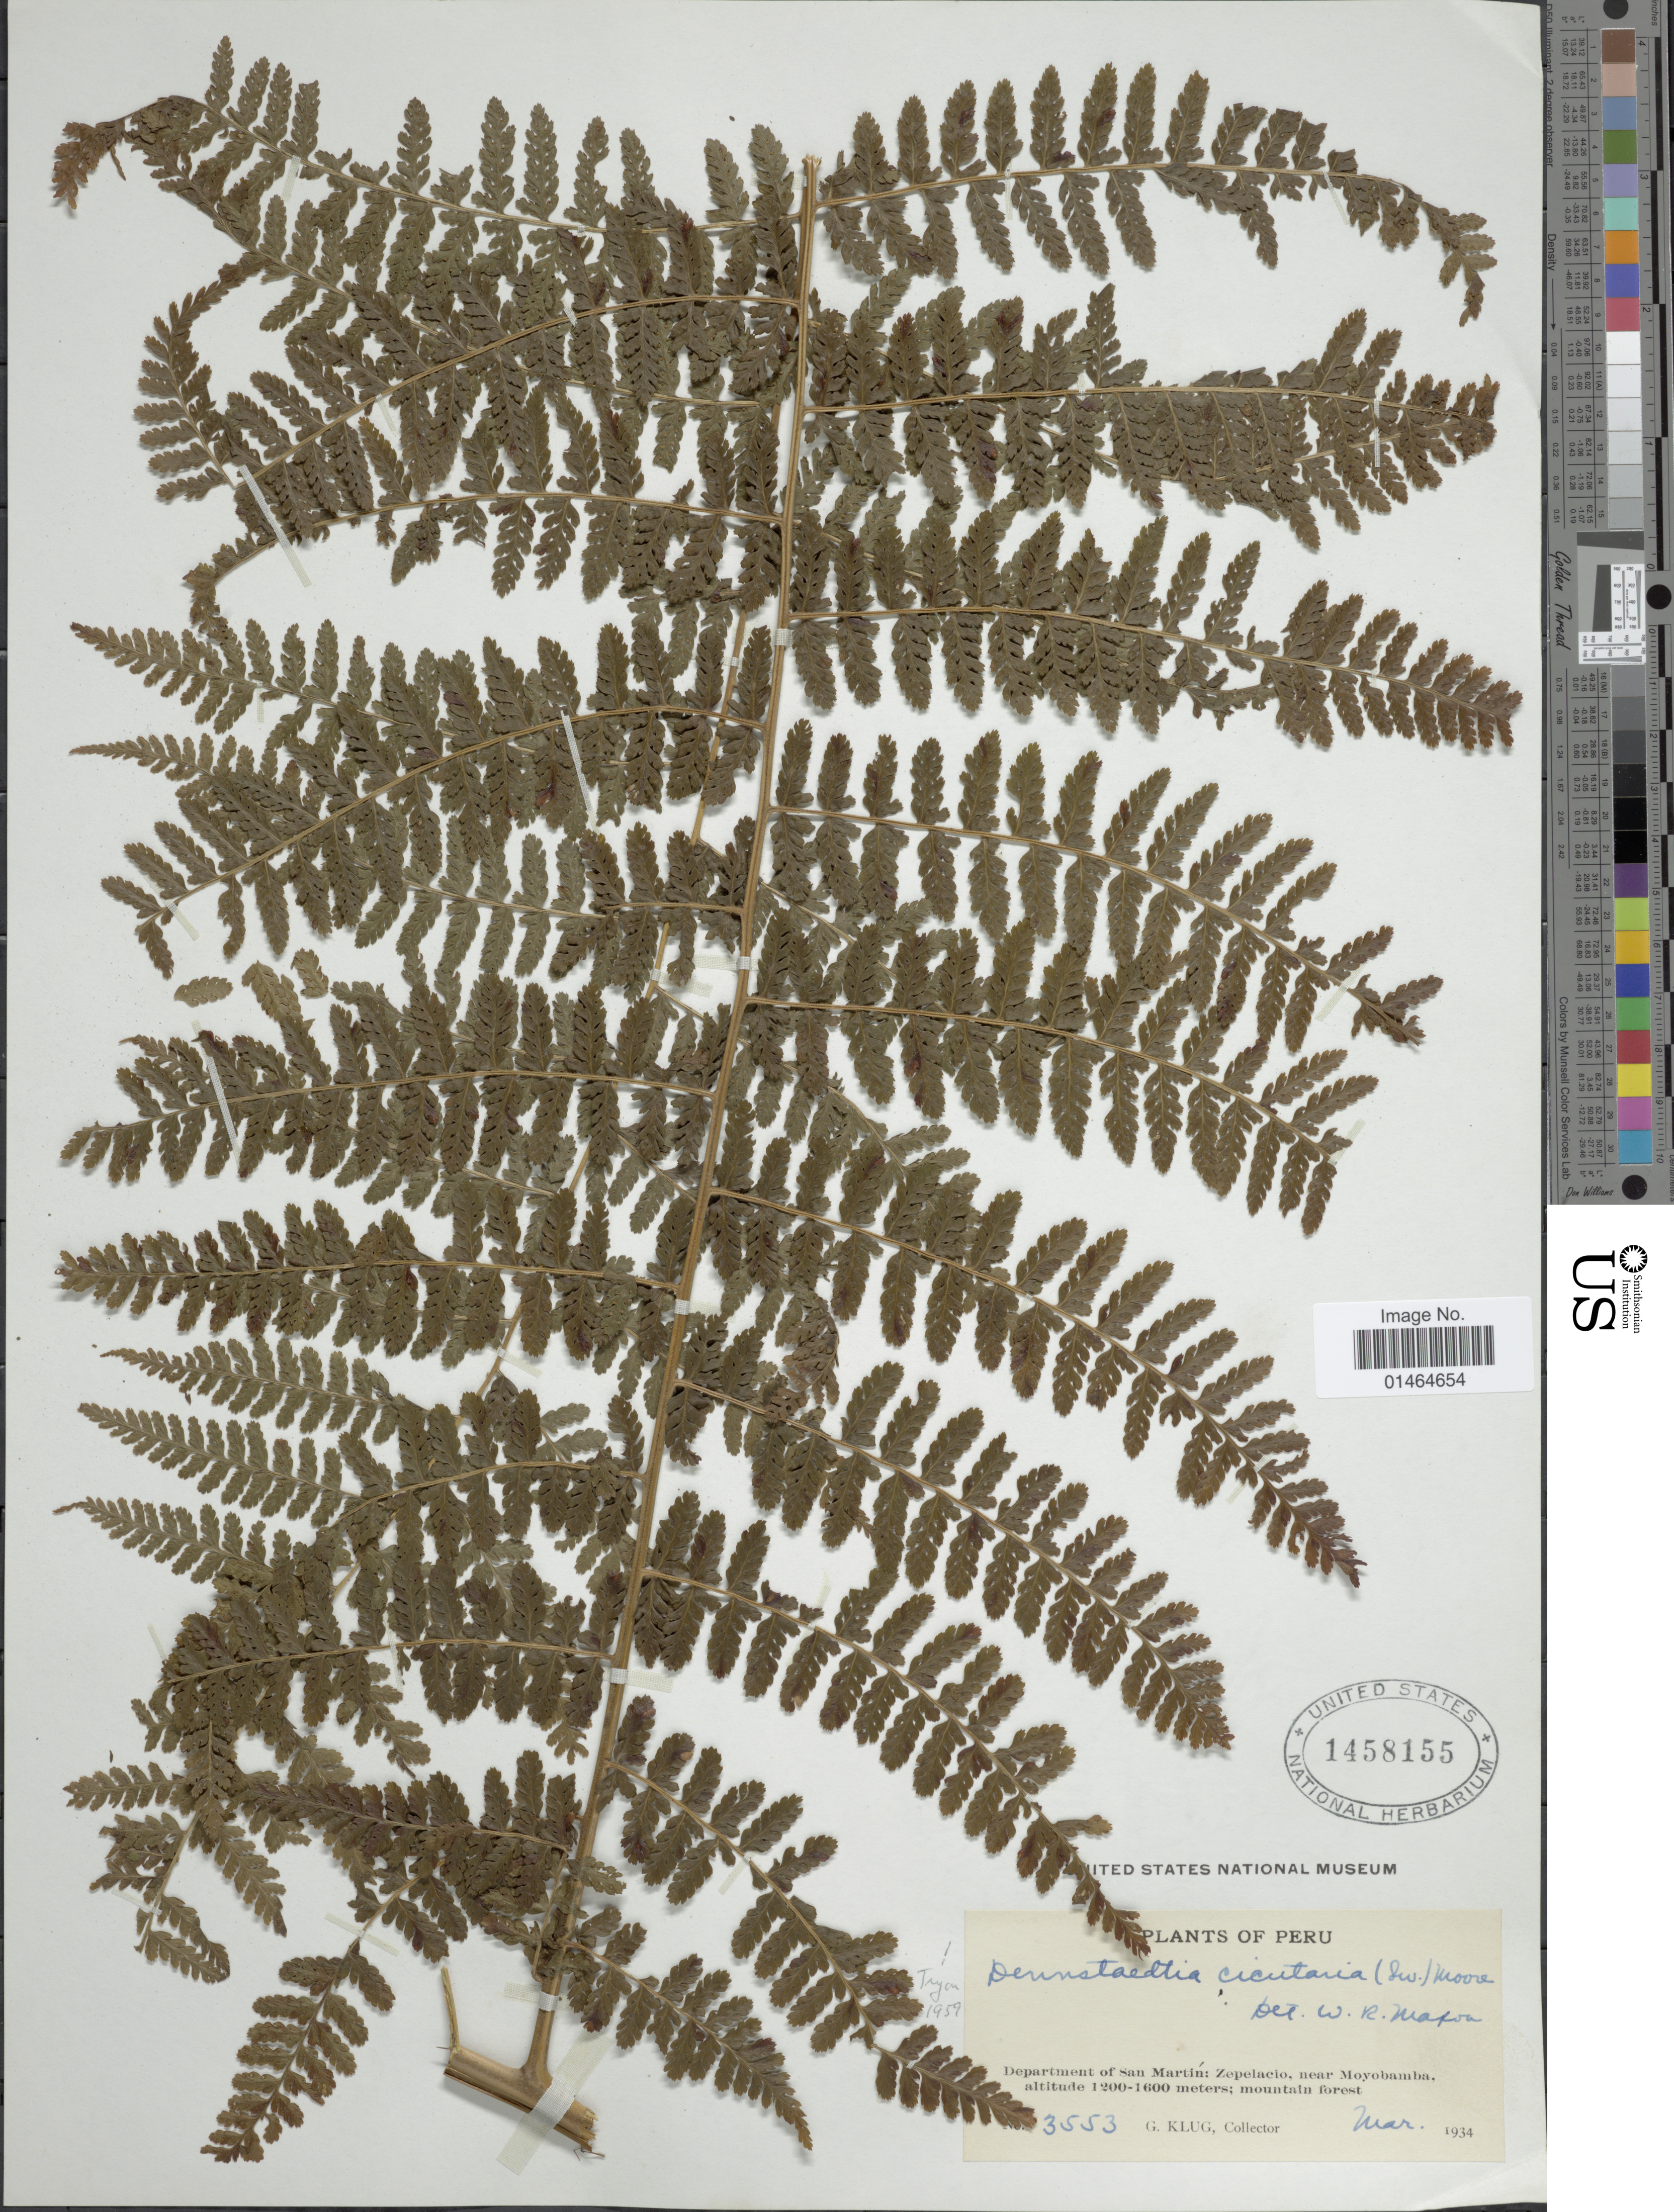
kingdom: Plantae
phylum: Tracheophyta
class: Polypodiopsida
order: Polypodiales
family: Dennstaedtiaceae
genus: Dennstaedtia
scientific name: Dennstaedtia cicutaria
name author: (Sw.) T. Moore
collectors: G. Klug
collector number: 3553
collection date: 1934-03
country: Peru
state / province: San Martín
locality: Zepelacio, near Moyobamba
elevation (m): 1200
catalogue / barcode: US 1458155